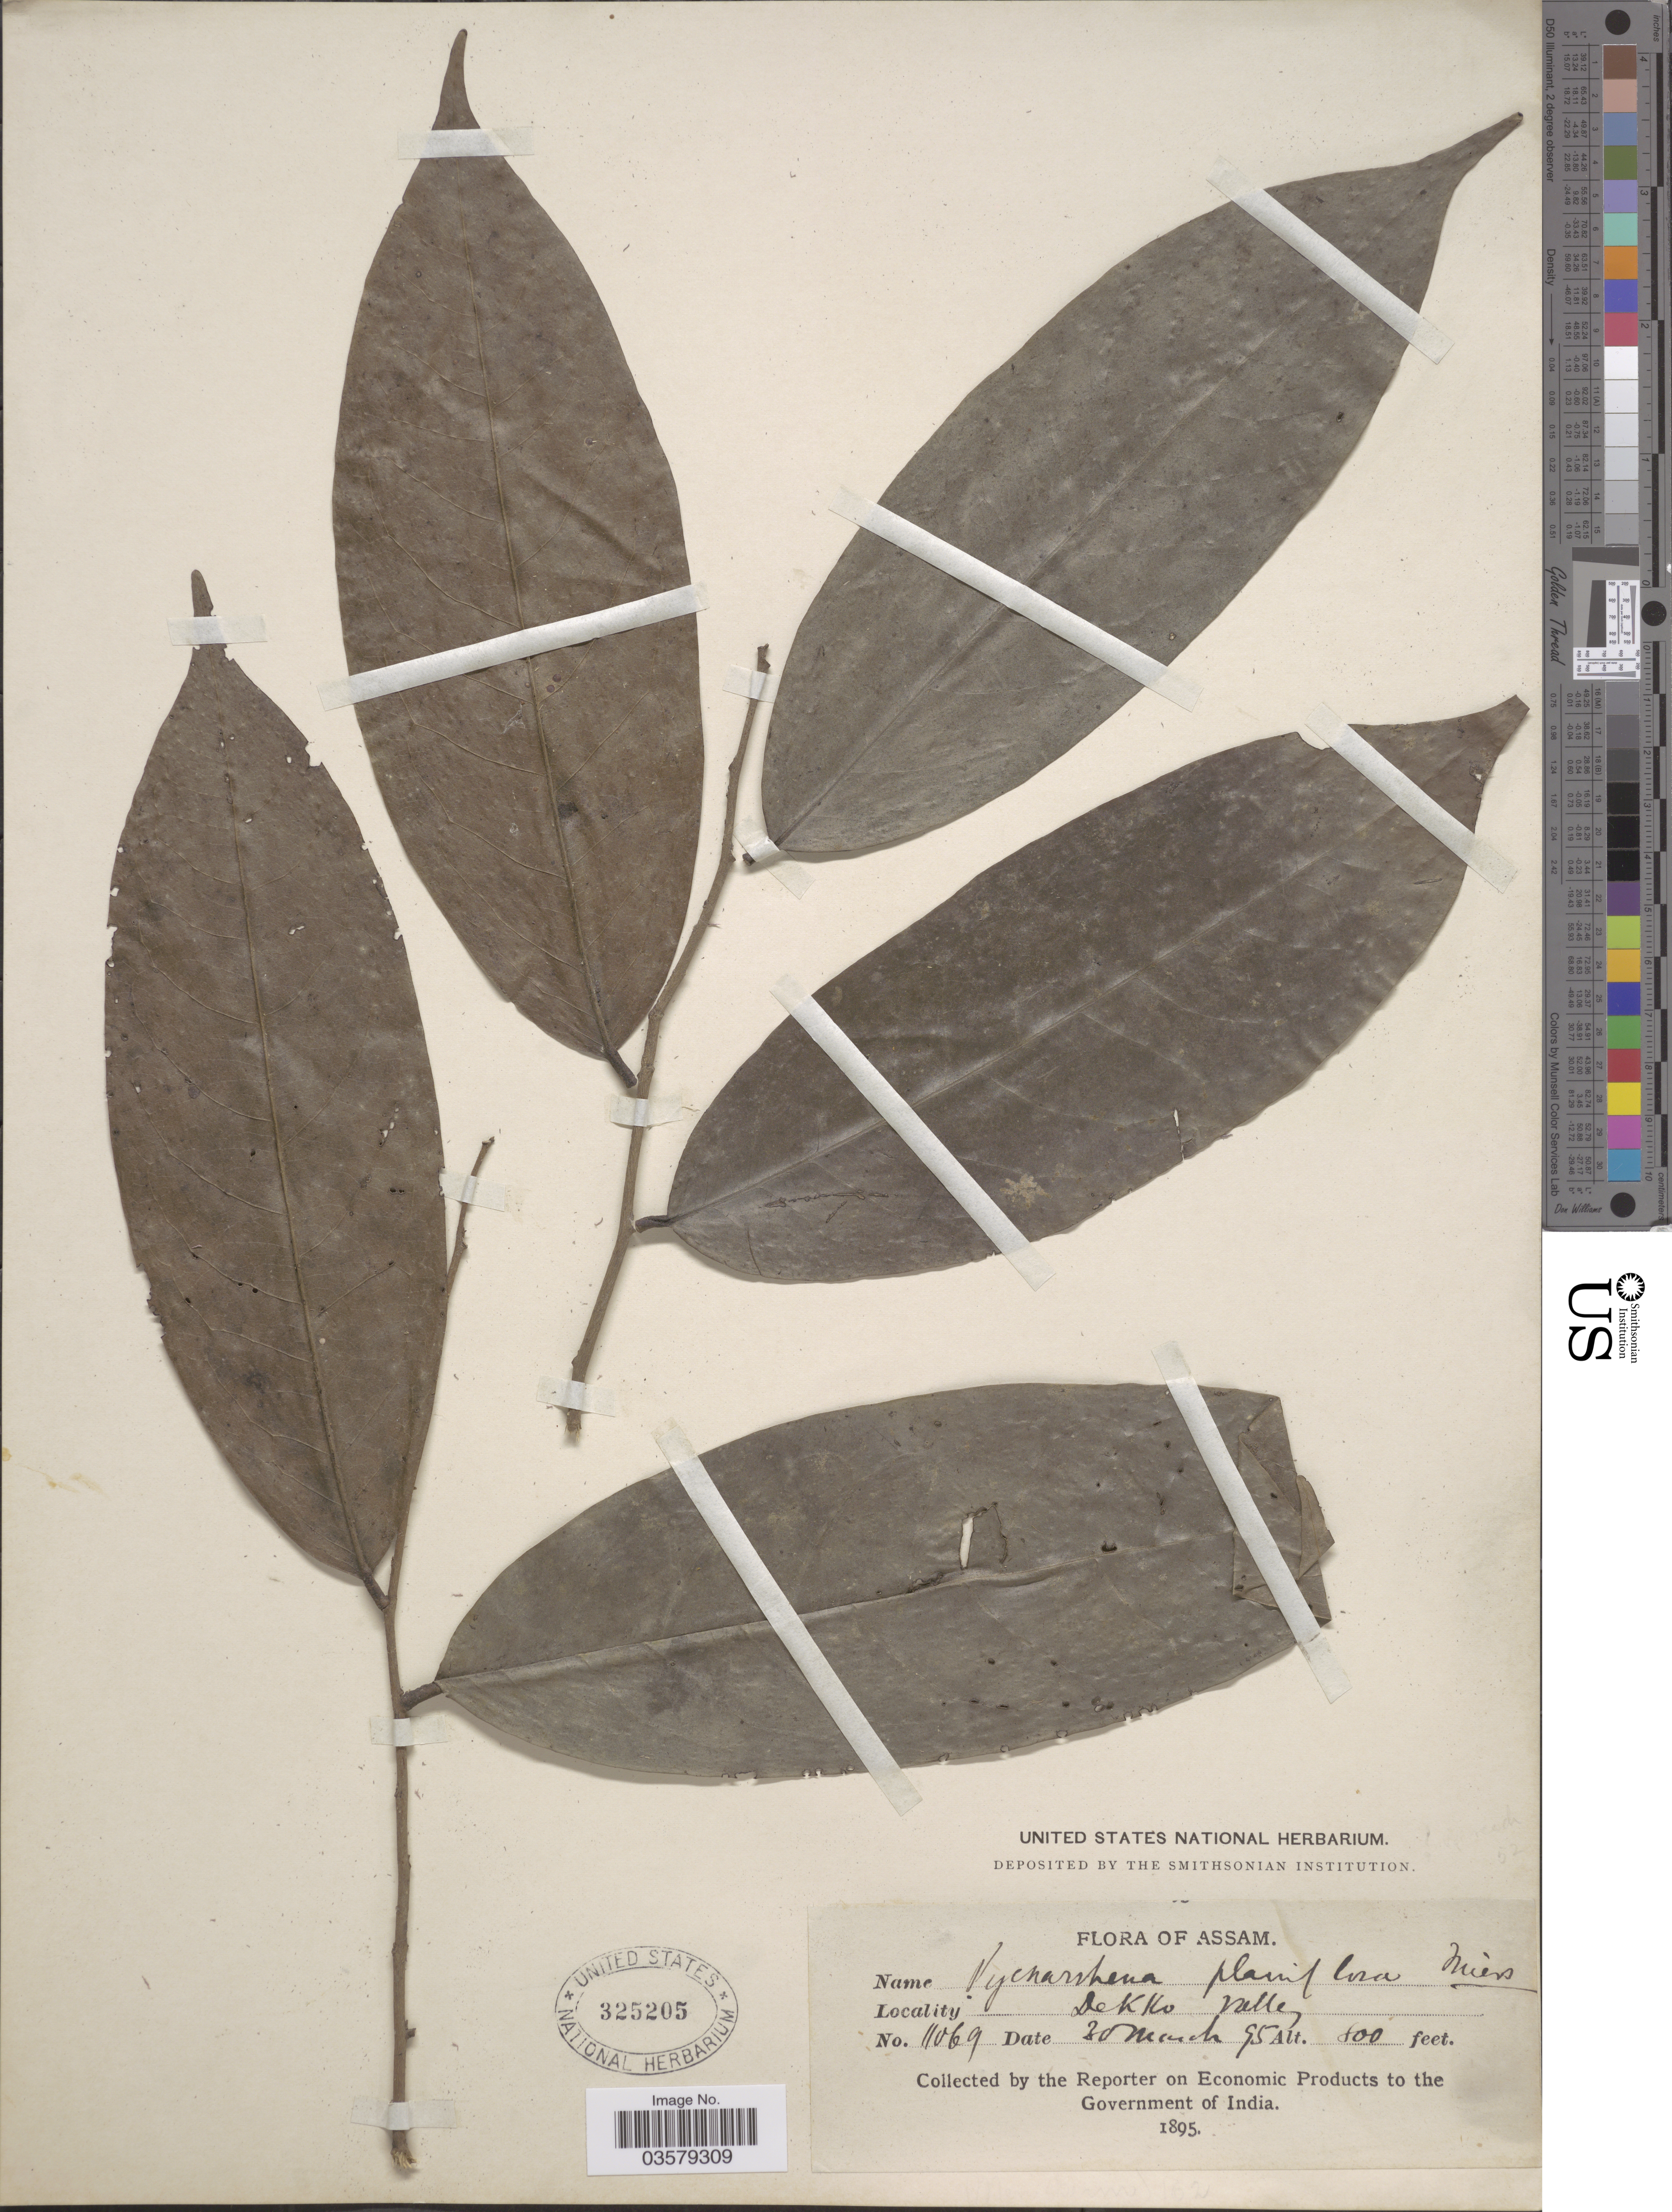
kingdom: Plantae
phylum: Tracheophyta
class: Magnoliopsida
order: Ranunculales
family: Menispermaceae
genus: Pycnarrhena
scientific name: Pycnarrhena pleniflora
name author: Miers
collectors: Reporter on Economic Products to the Government of India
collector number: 11069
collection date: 1895-03-30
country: India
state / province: Assam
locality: Dekko Valle.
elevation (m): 244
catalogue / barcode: US 325205